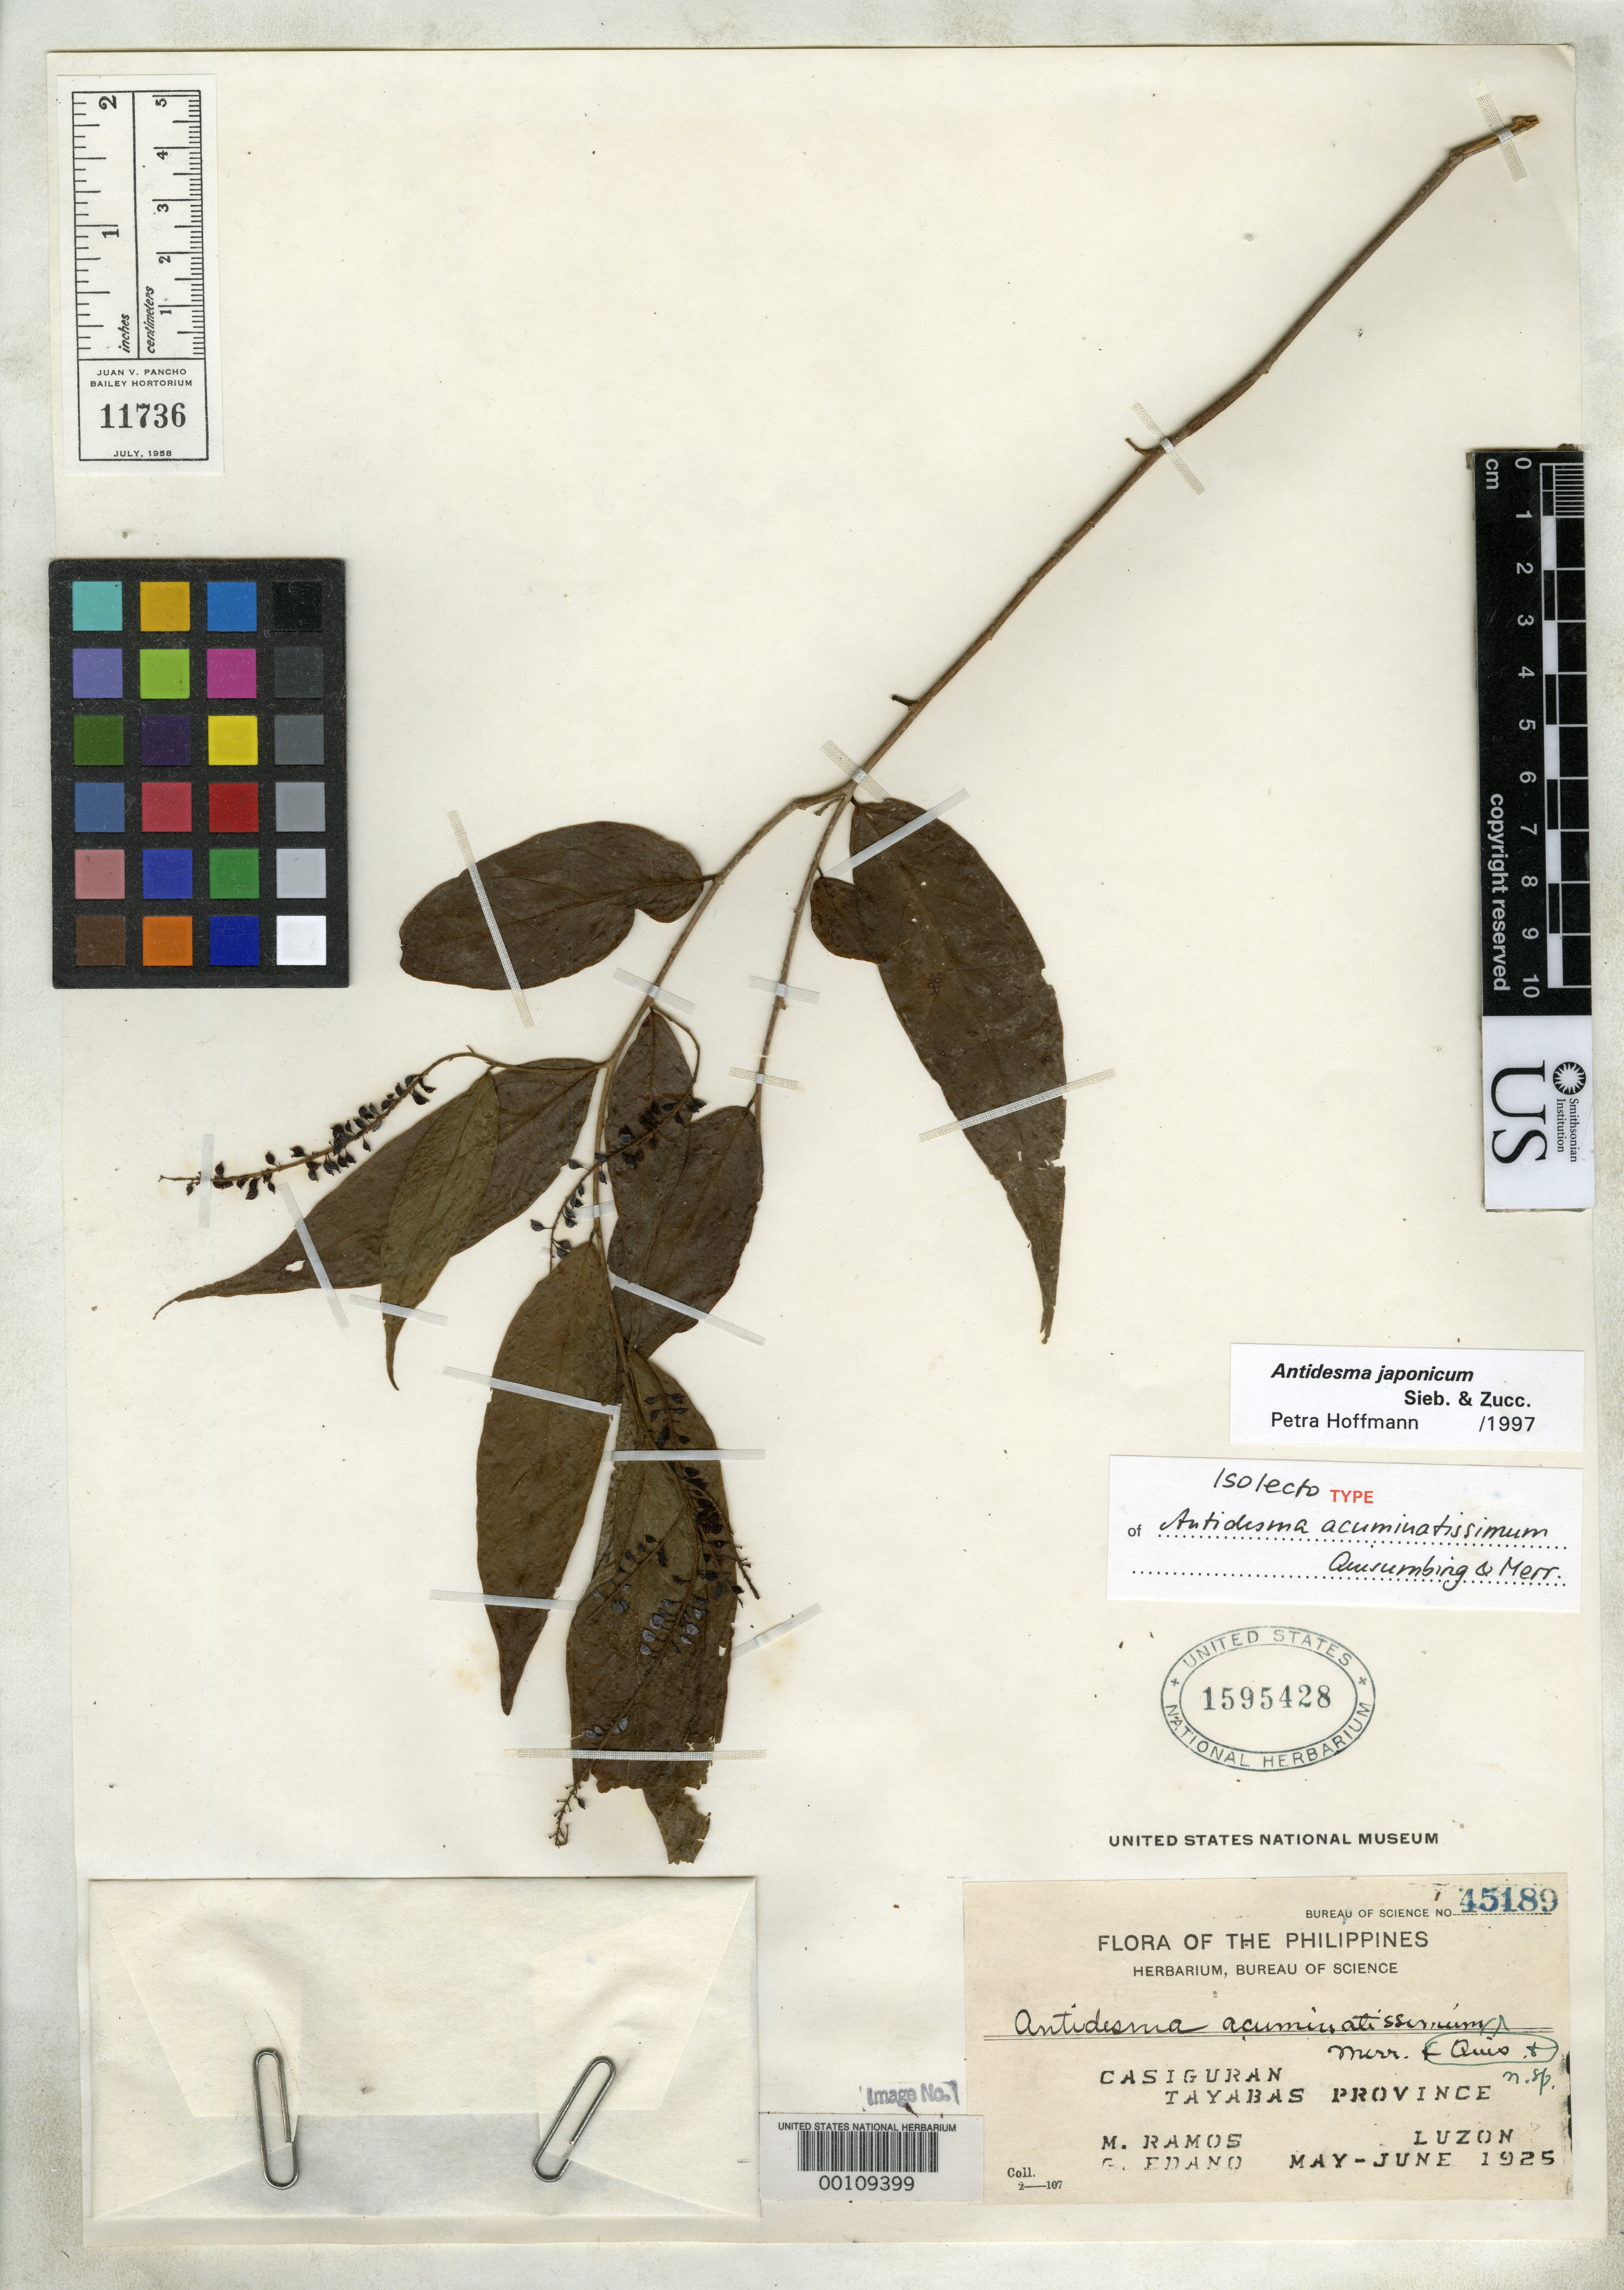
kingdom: Plantae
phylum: Tracheophyta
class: Magnoliopsida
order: Malpighiales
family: Phyllanthaceae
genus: Antidesma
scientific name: Antidesma acuminatissimum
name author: Quisumb. & Merr.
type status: Isotype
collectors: M. Ramos & G. E. Edaño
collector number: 45189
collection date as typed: May 1925 to -- Jun 1925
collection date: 1925-05/1925-06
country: Philippines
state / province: Calabarzon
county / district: Quezon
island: Luzon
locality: Casiguran.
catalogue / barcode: US 1595428